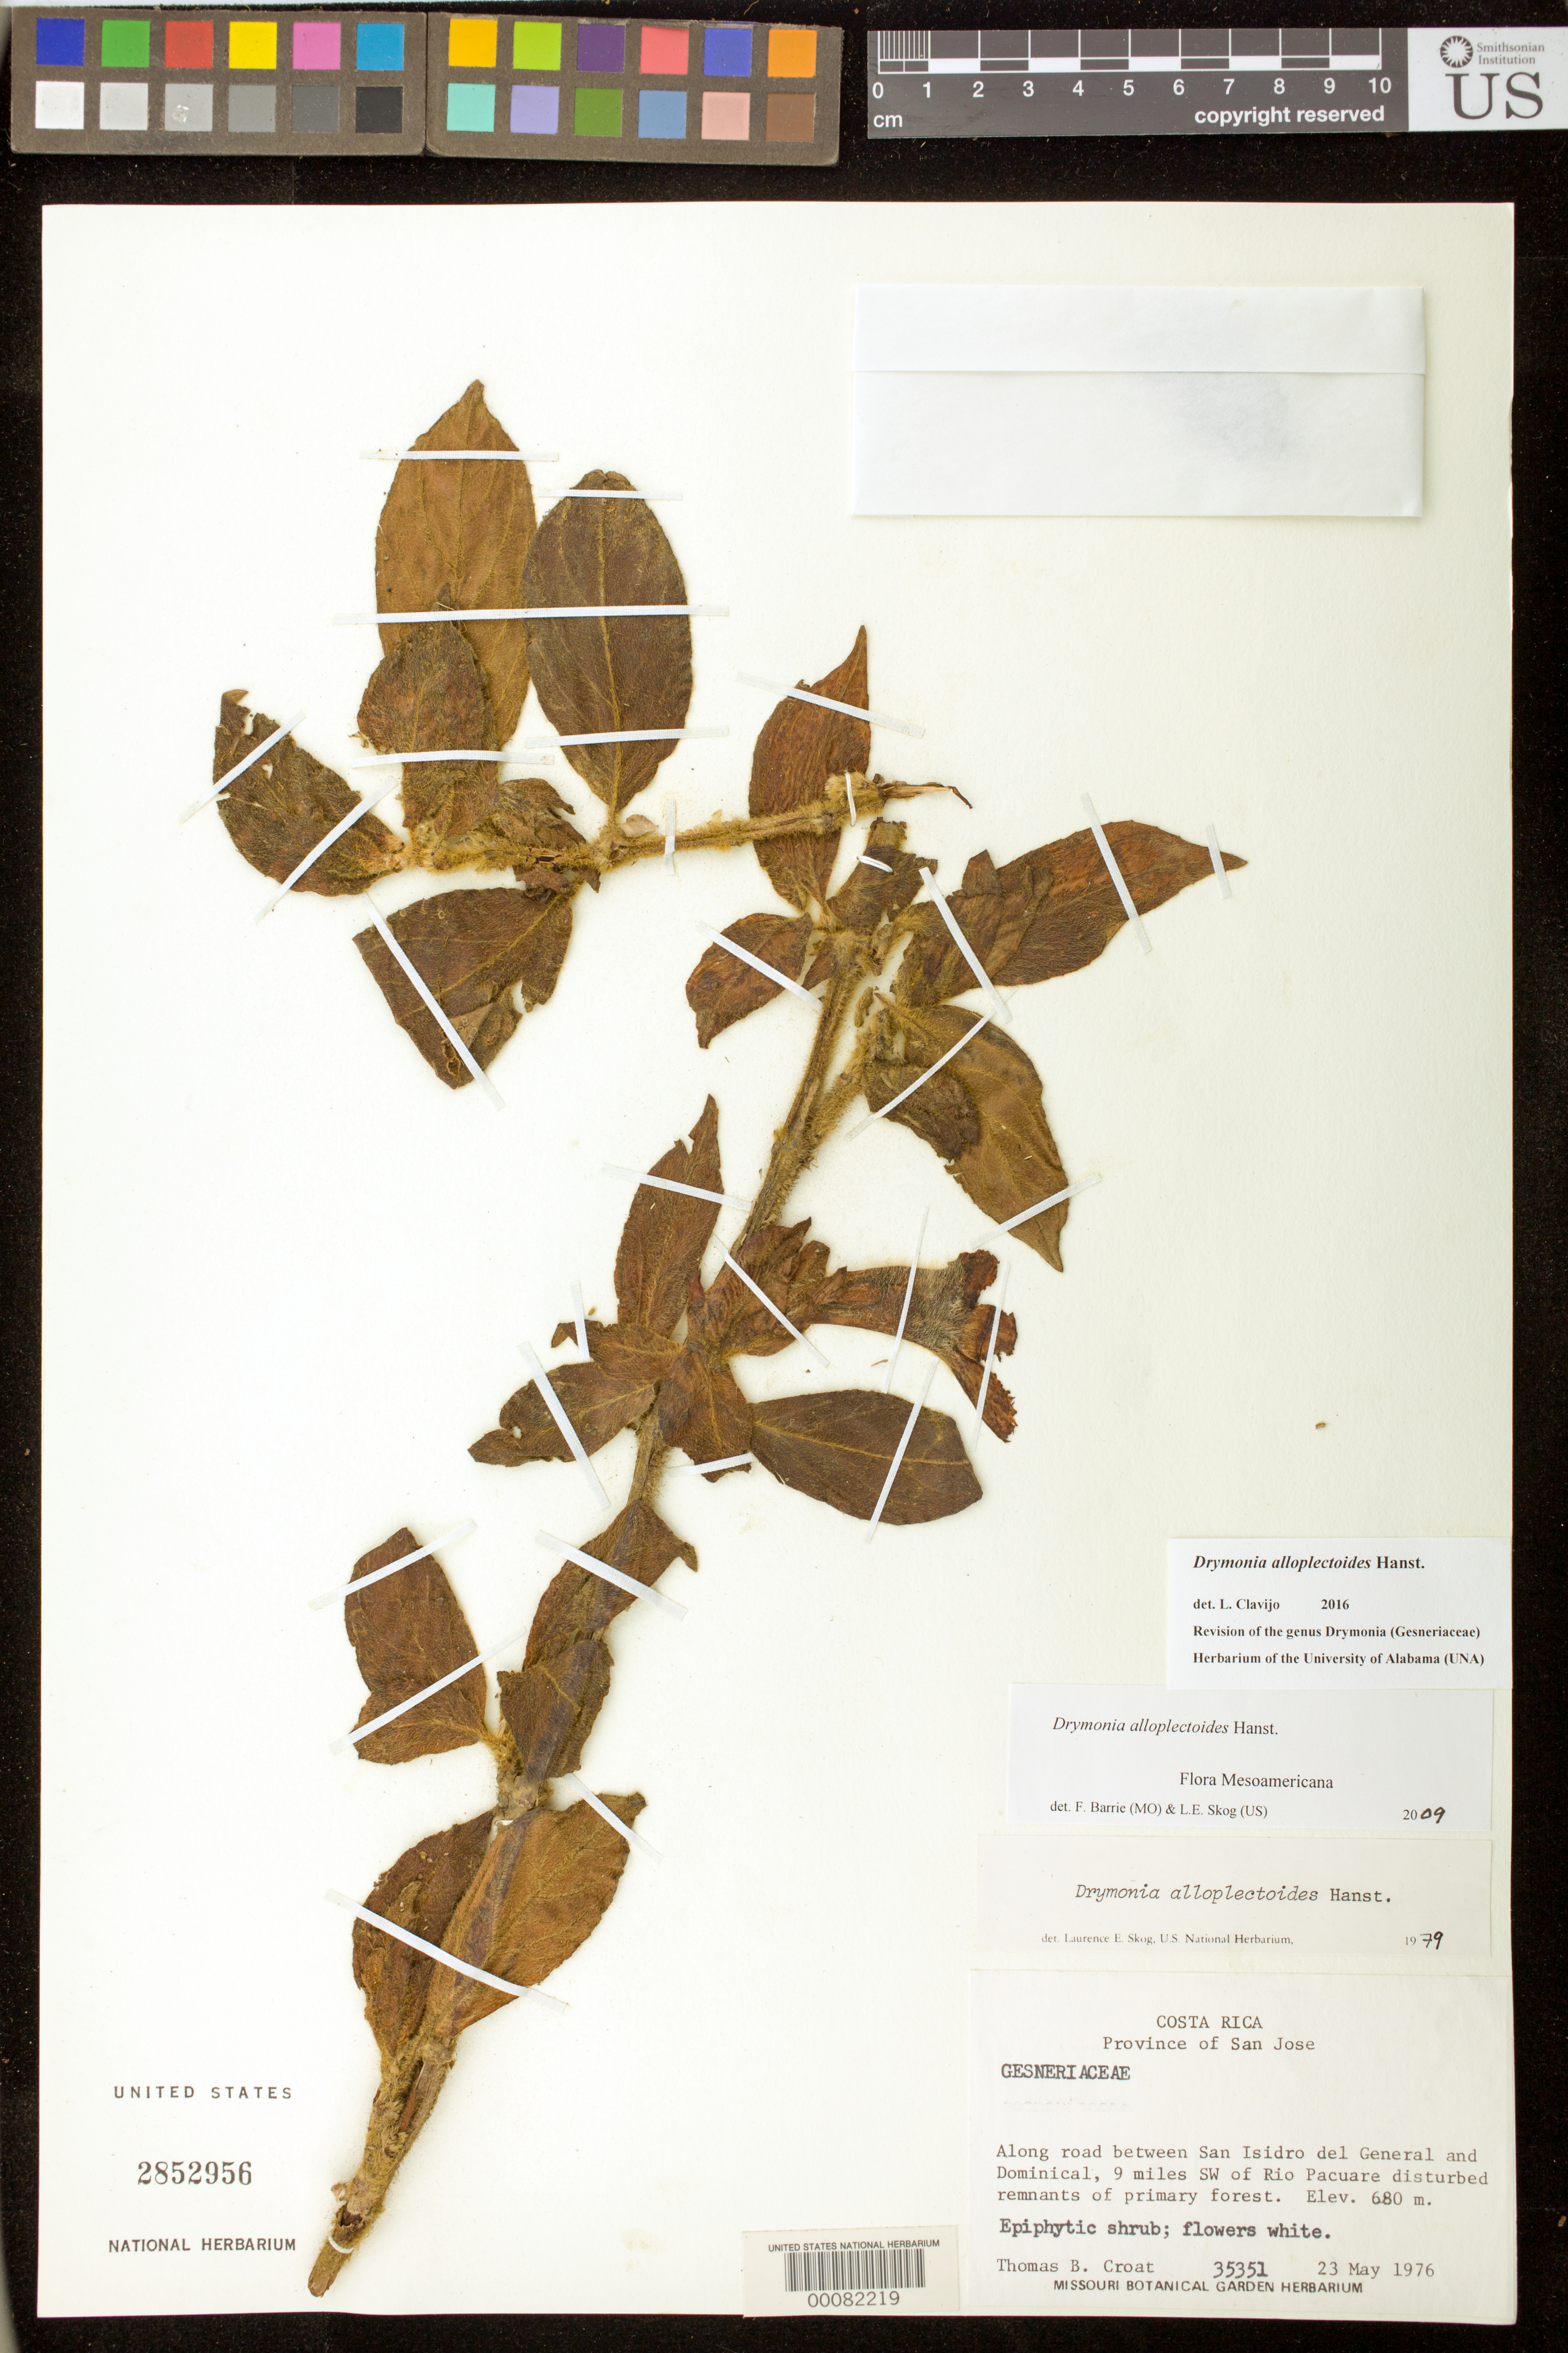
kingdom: Plantae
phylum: Tracheophyta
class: Magnoliopsida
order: Lamiales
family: Gesneriaceae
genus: Drymonia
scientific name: Drymonia alloplectoides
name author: Hanst.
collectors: T. B. Croat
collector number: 35351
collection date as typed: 23 May 1976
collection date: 1976-05-23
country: Costa Rica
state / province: San José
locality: Along road between San Isidro del General and Dominical, 9 mi SW of Rio Pacuare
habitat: Disturbed remnants of primary forest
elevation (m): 680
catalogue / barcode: US 2852956